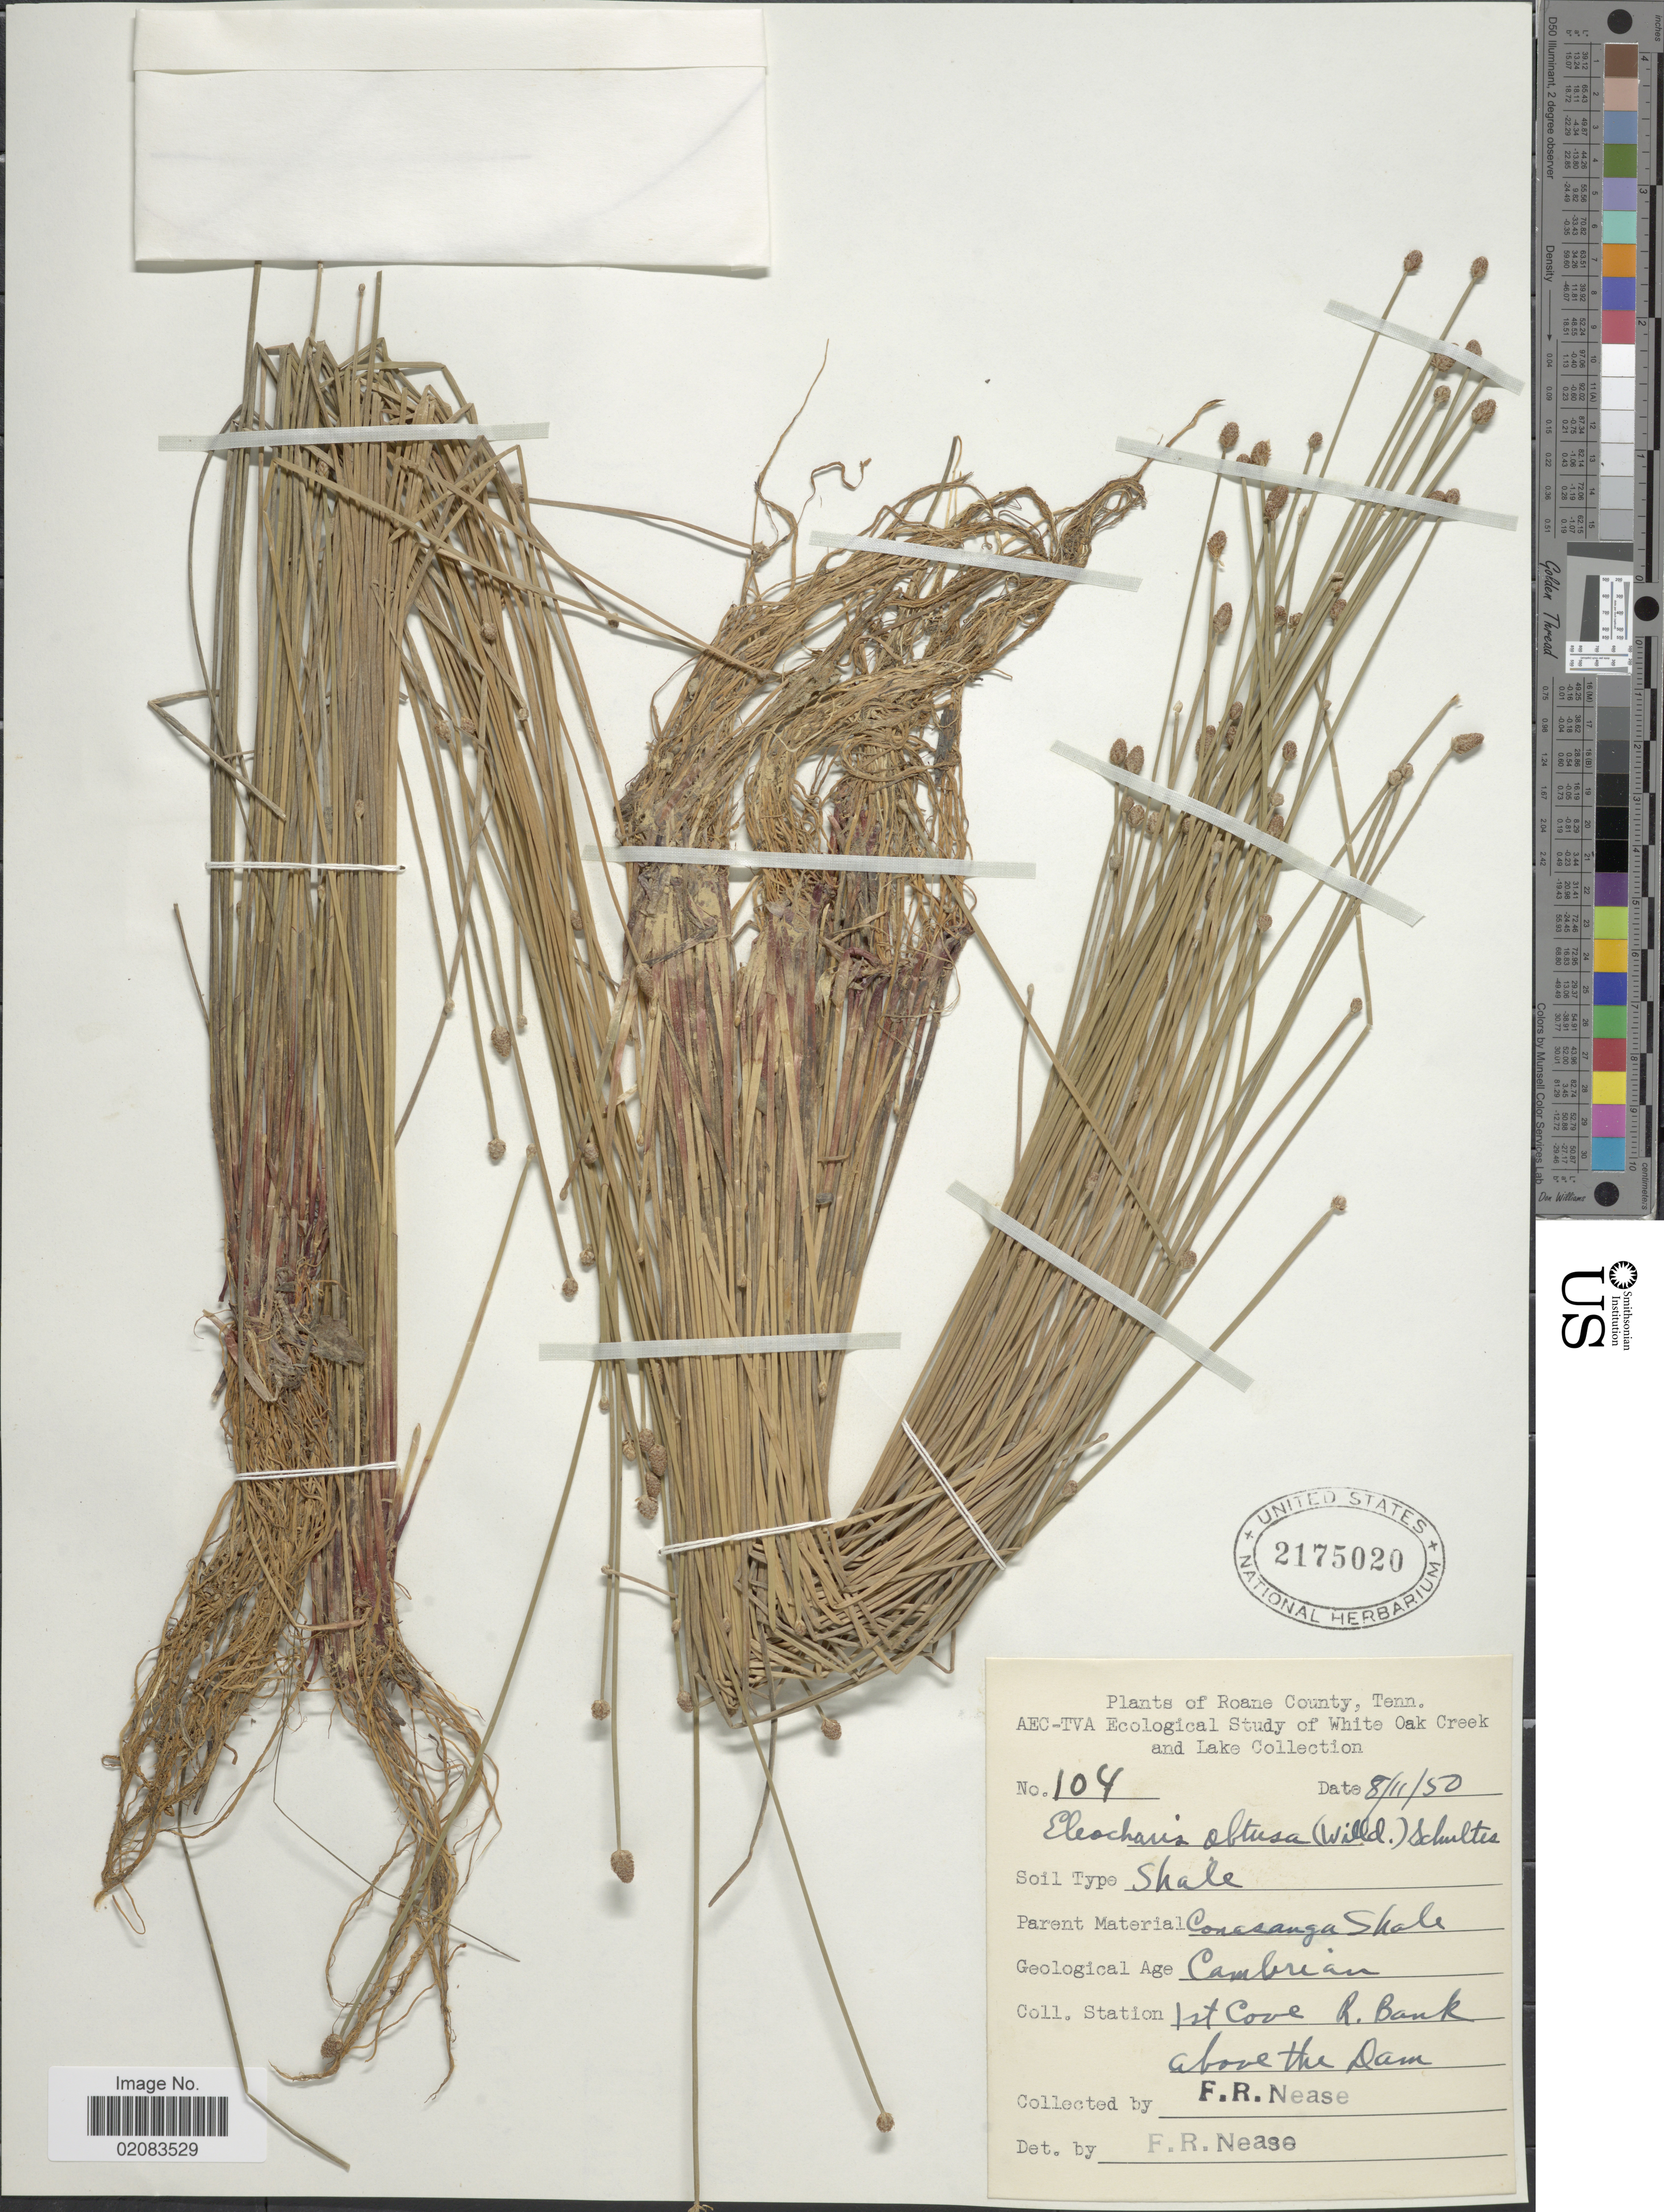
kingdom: Plantae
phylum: Tracheophyta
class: Liliopsida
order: Poales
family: Cyperaceae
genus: Eleocharis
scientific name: Eleocharis obtusa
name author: (Willd.) Schult.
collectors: F. Nease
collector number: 104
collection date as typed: Transcribed d/m/y: 11/8/50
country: United States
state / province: Tennessee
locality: Roane County, AEC-TVA Ecological Study of White Oak Creek and Lake Collection, Pt Cove R. Bank above the Dam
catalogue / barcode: US 2175020